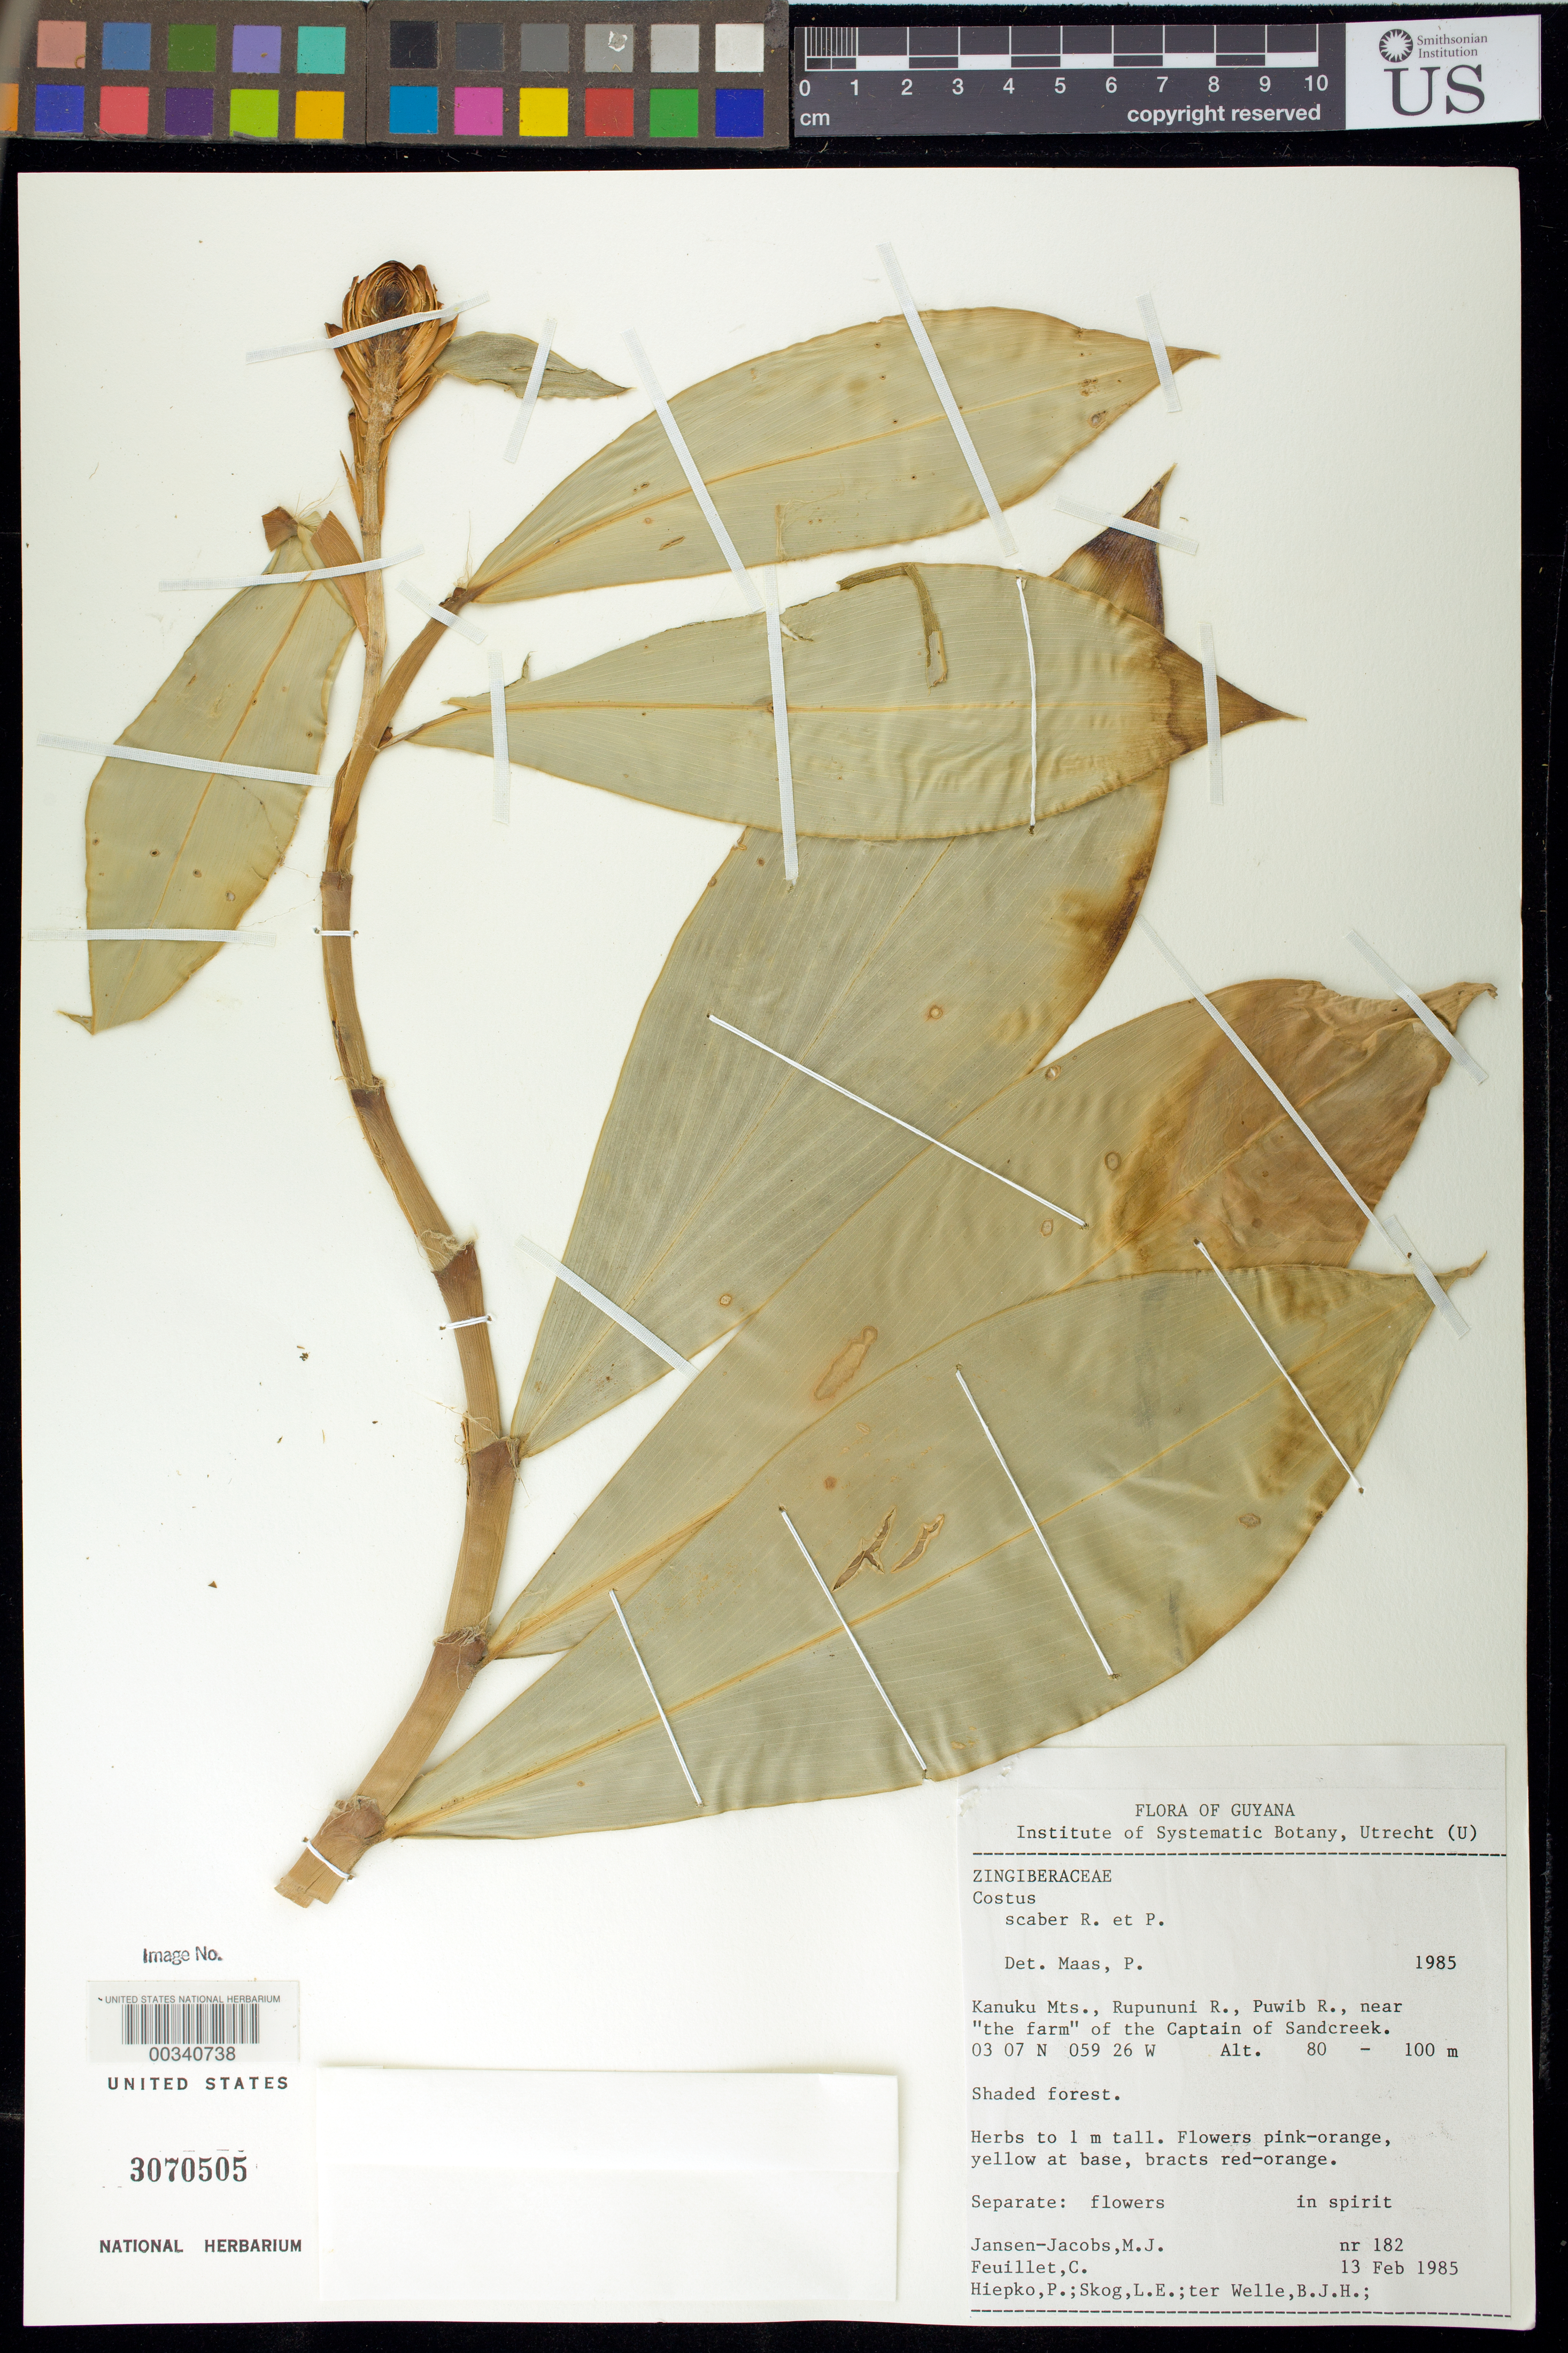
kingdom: Plantae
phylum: Tracheophyta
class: Liliopsida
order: Zingiberales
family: Costaceae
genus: Costus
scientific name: Costus scaber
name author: Ruiz & Pav.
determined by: Maas, Paul J. M.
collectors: M. J. Jansen-Jacobs, C. Feuillet, P. H. Hiepko, L. E. Skog & B. Welle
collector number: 182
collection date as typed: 13 Feb 1985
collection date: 1985-02-13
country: Guyana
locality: Kanuku mts., rupununi r., puwib r., near "the farm" of the captain of sandcreek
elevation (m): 80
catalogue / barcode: US 3070505